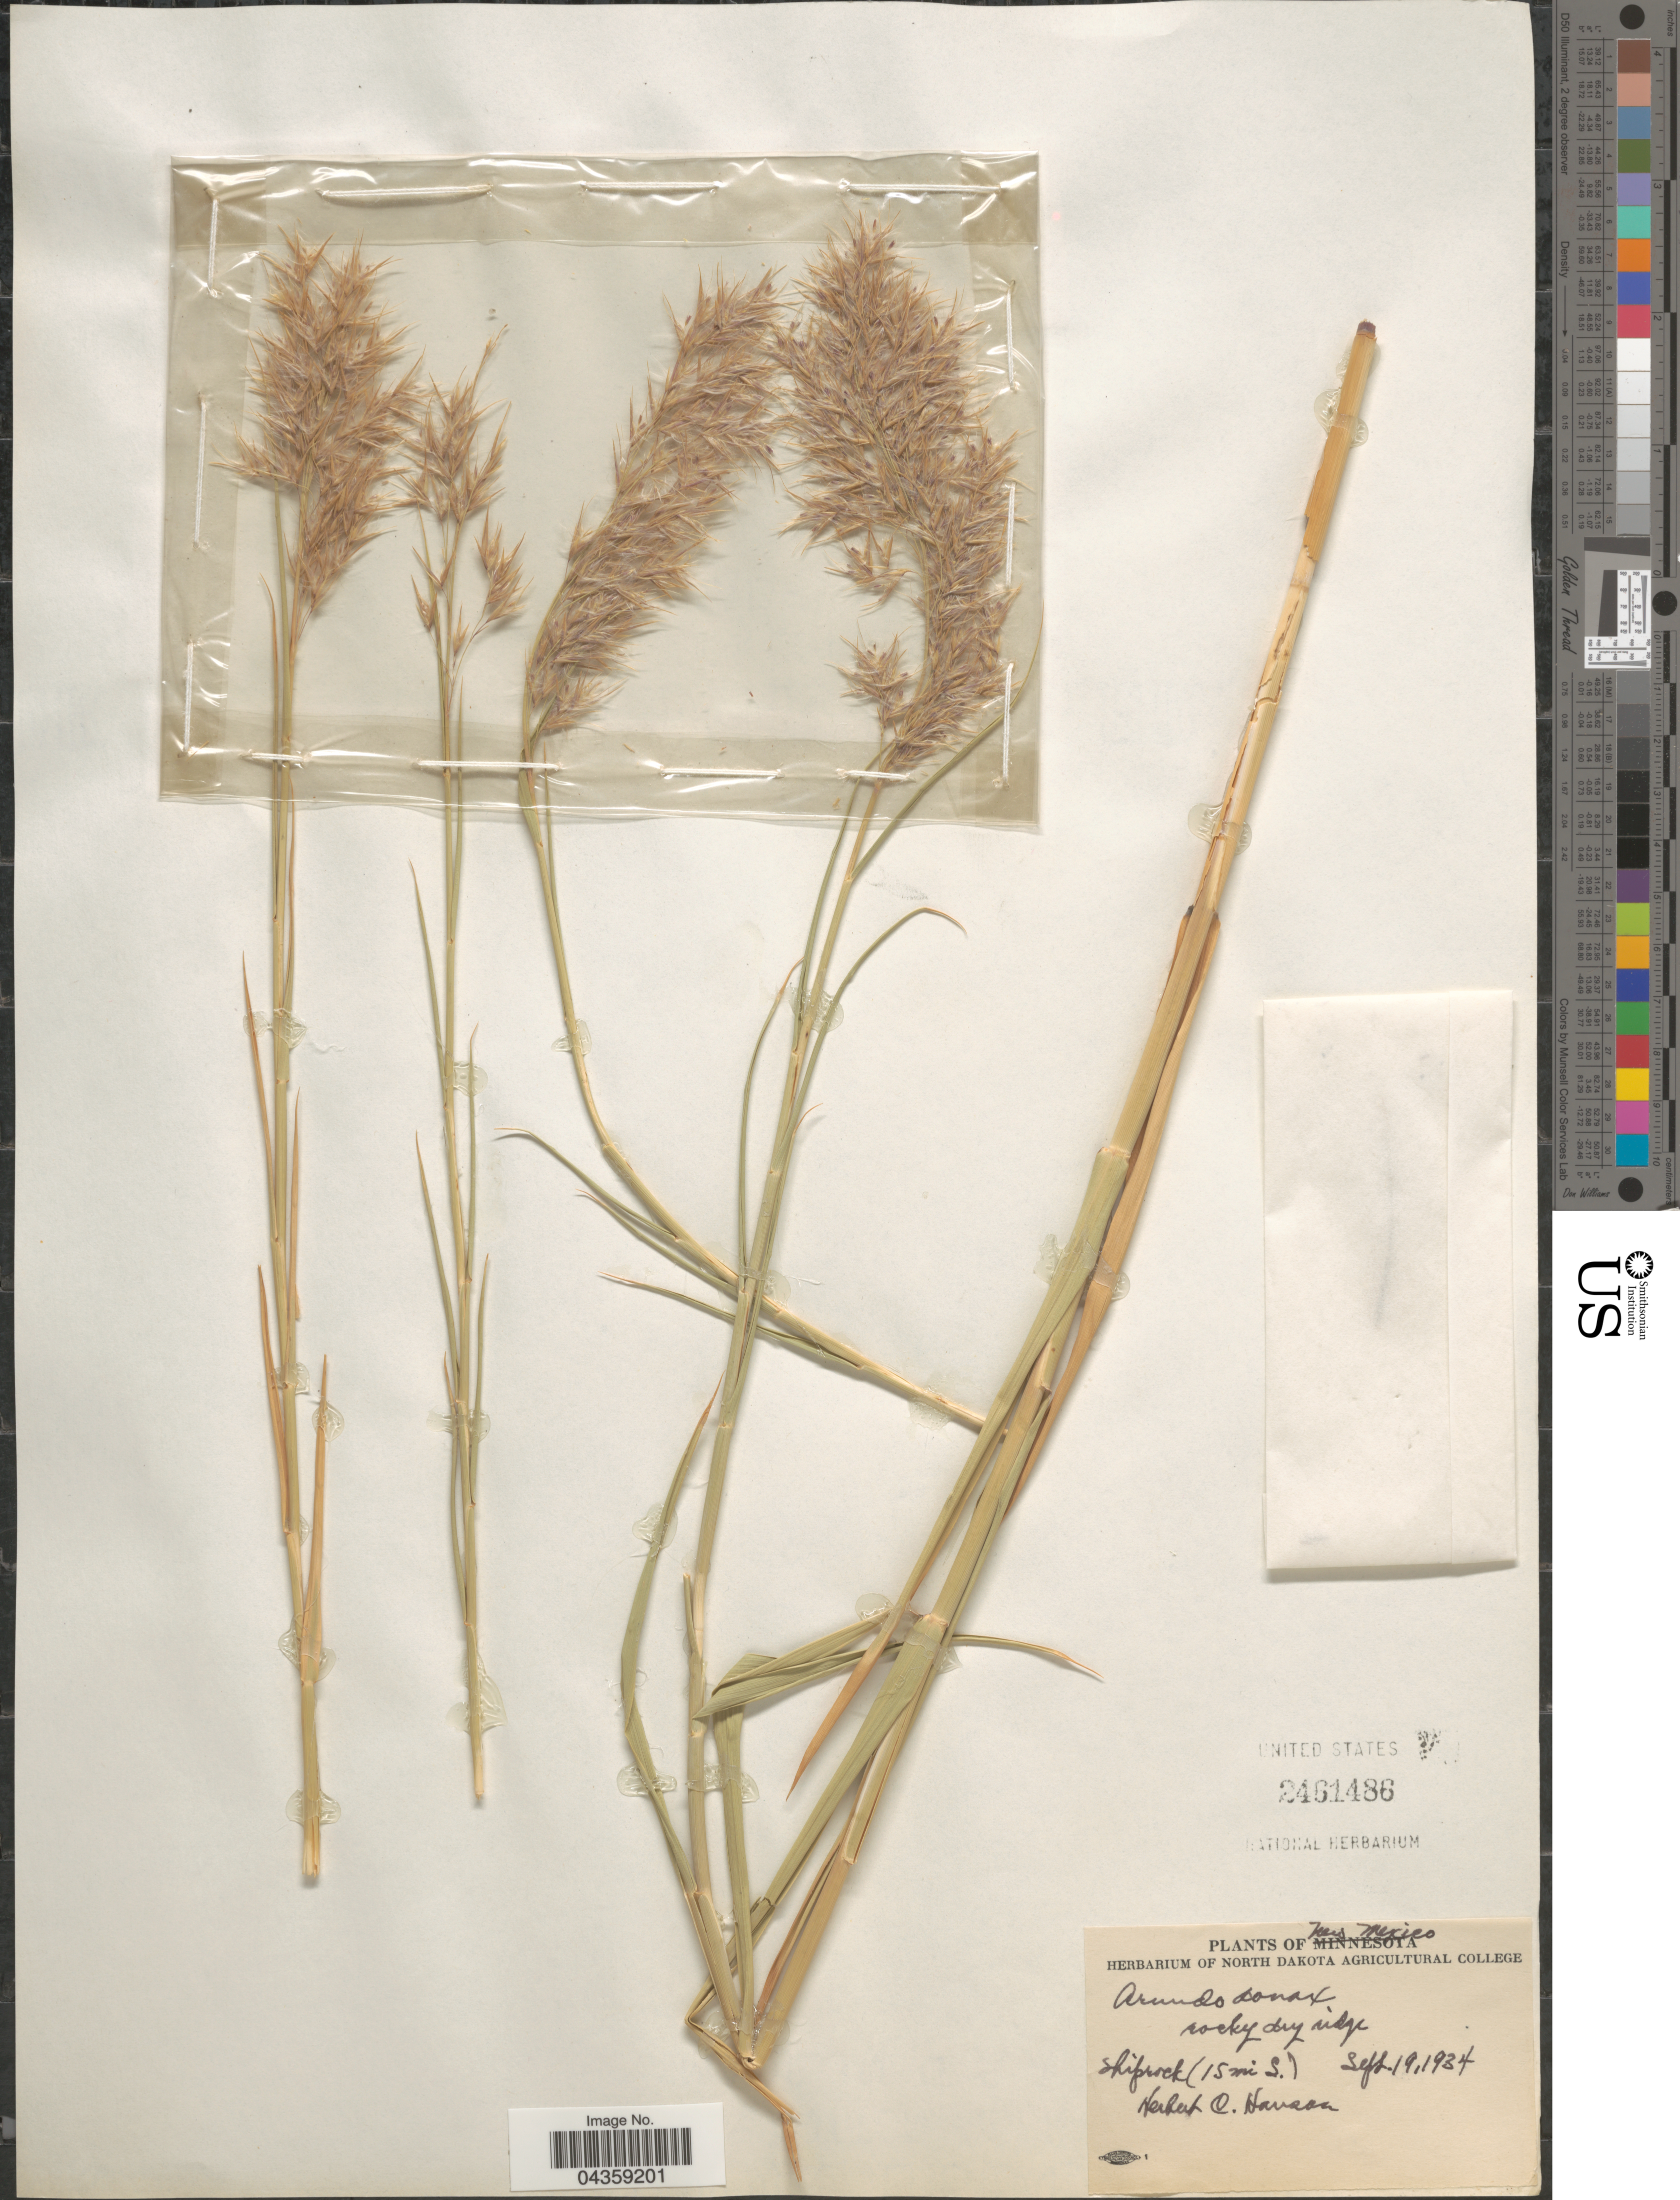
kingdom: Plantae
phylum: Tracheophyta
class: Liliopsida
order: Poales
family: Poaceae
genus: Arundo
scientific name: Arundo donax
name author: L.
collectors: H. Hanson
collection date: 1934-09-19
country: United States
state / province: New Mexico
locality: Shiprock(15 mi S.)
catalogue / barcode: US 2461486